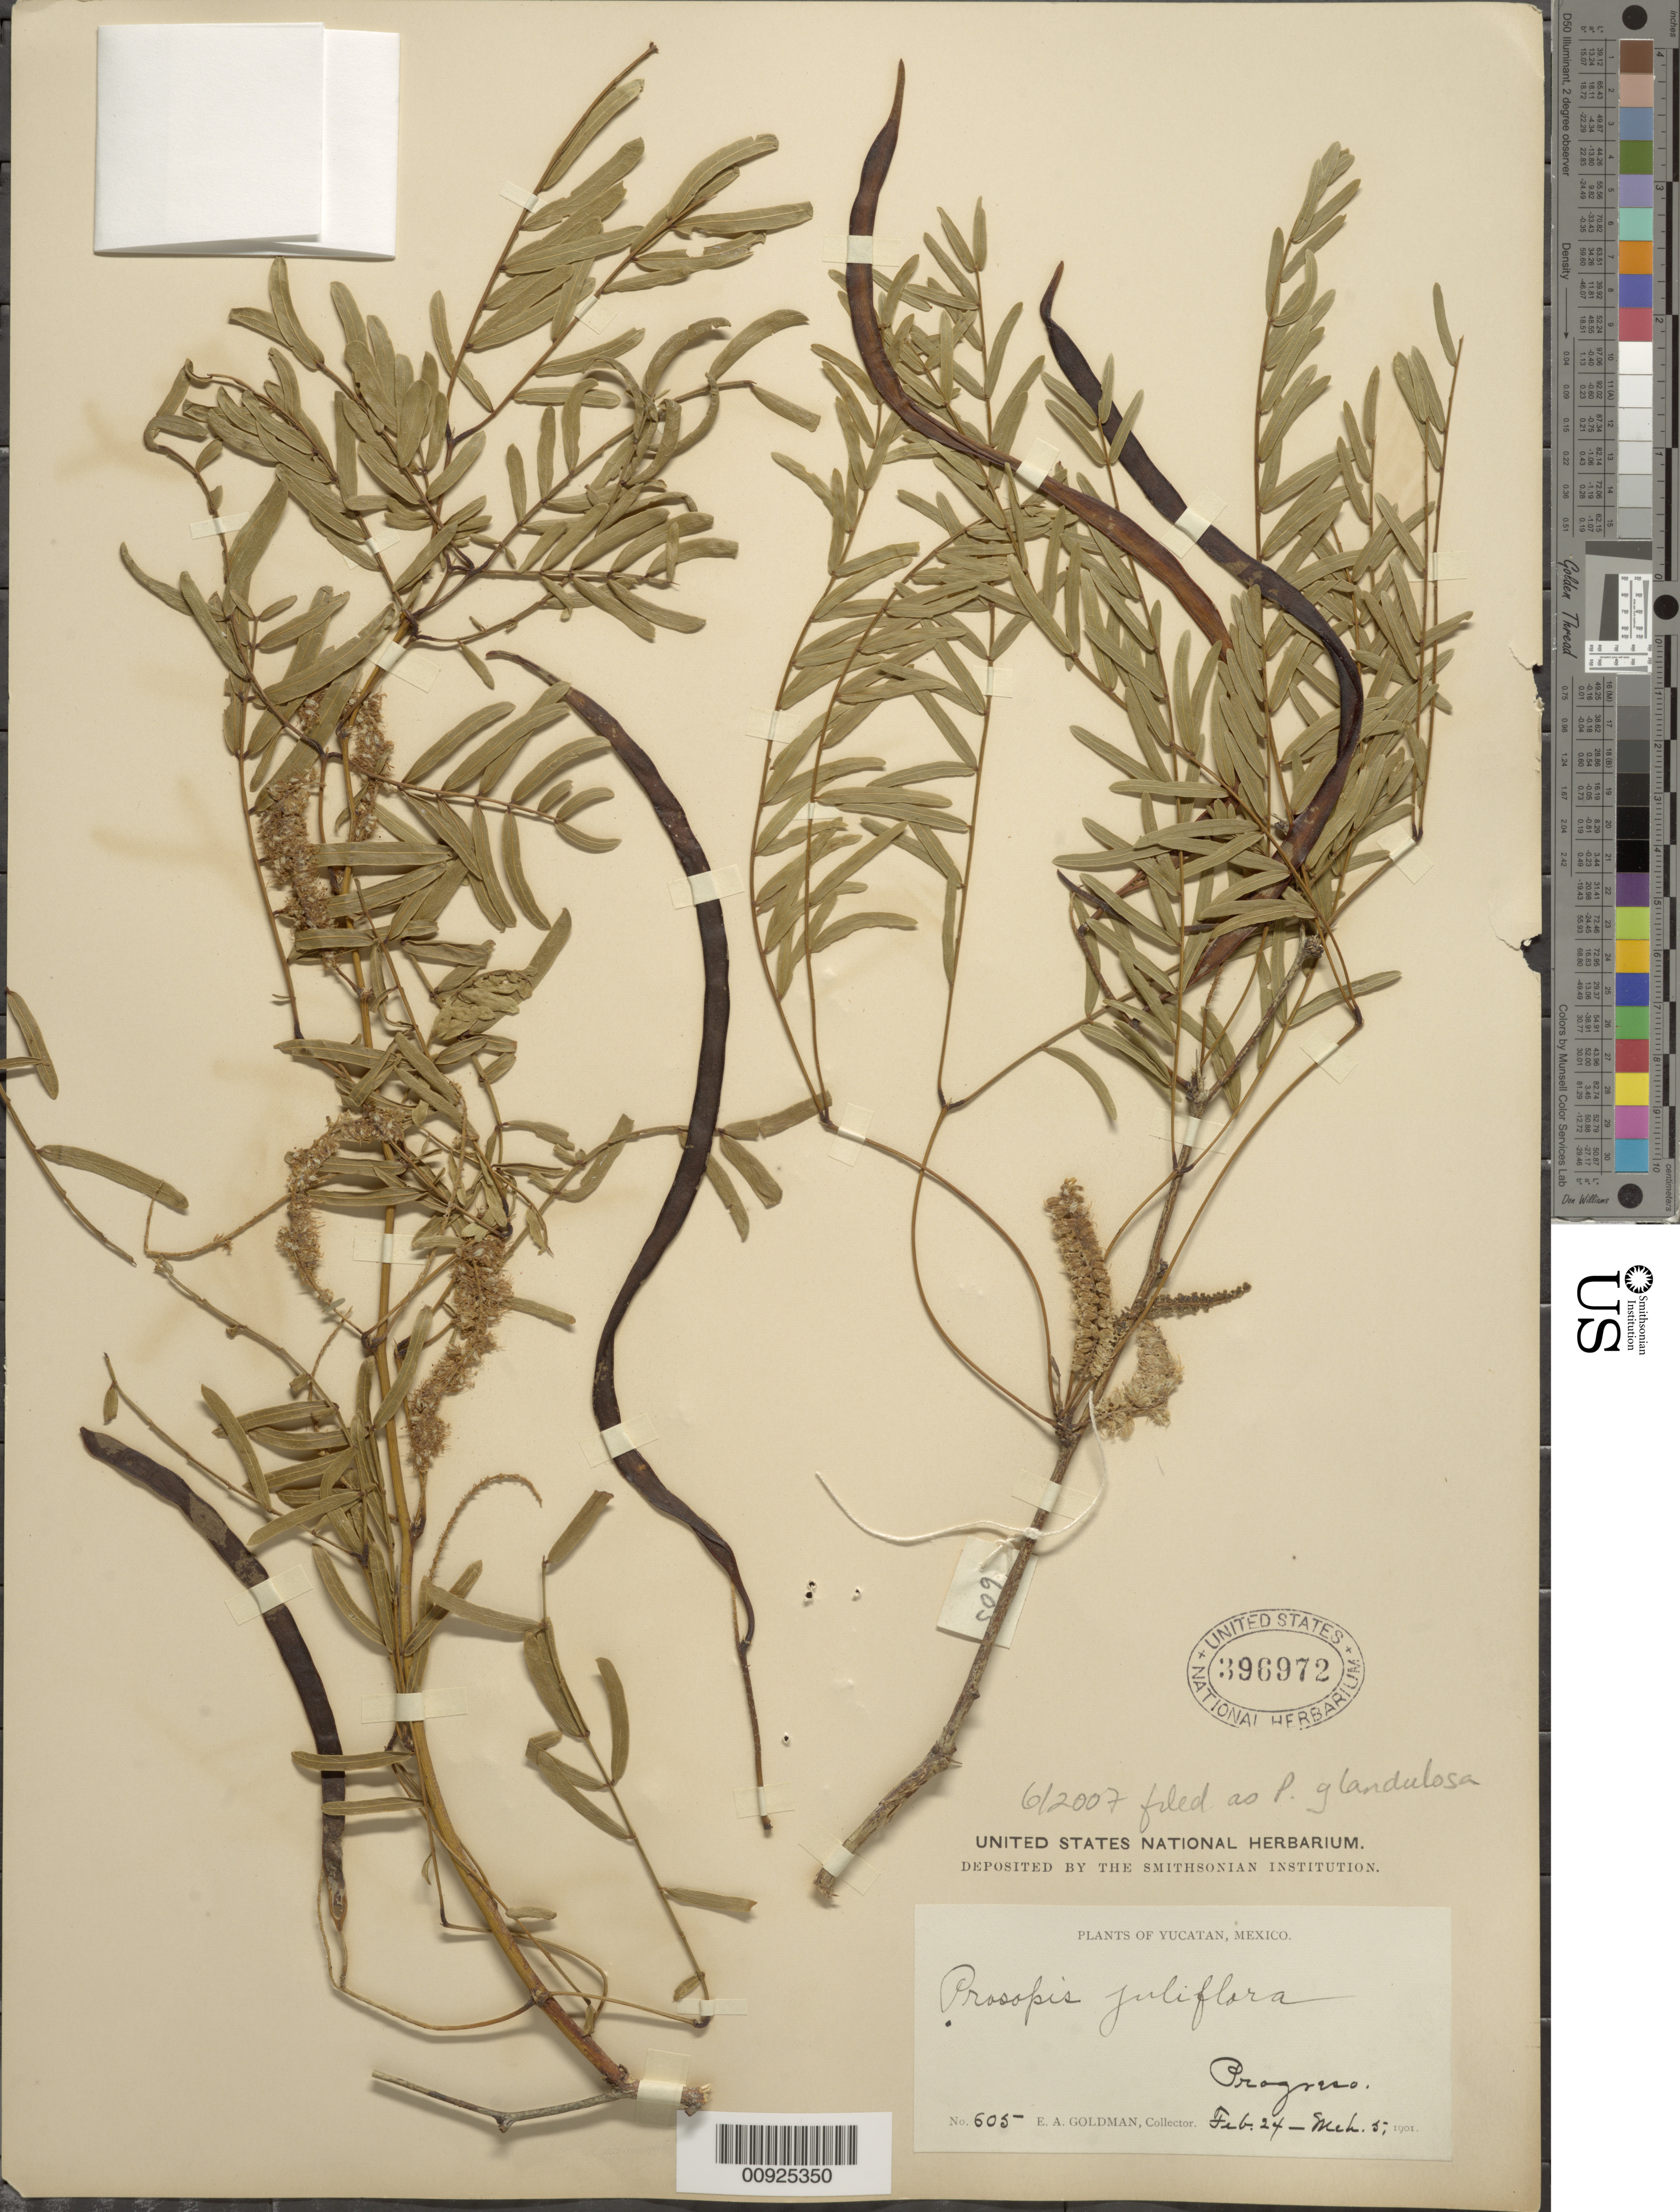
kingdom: Plantae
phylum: Tracheophyta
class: Magnoliopsida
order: Fabales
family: Fabaceae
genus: Neltuma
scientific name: Neltuma glandulosa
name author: (Torr.) Britton & Rose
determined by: Strong, Mark T., (BOT), Smithsonian Institution - National Museum of Natural History (UNITED STATES)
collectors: E. A. Goldman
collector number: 605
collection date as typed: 24 Feb 1901 to 05 Mar 1901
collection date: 1901-02-24/1901-03-05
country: Mexico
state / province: Yucatán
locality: Progreso.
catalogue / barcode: US 396972